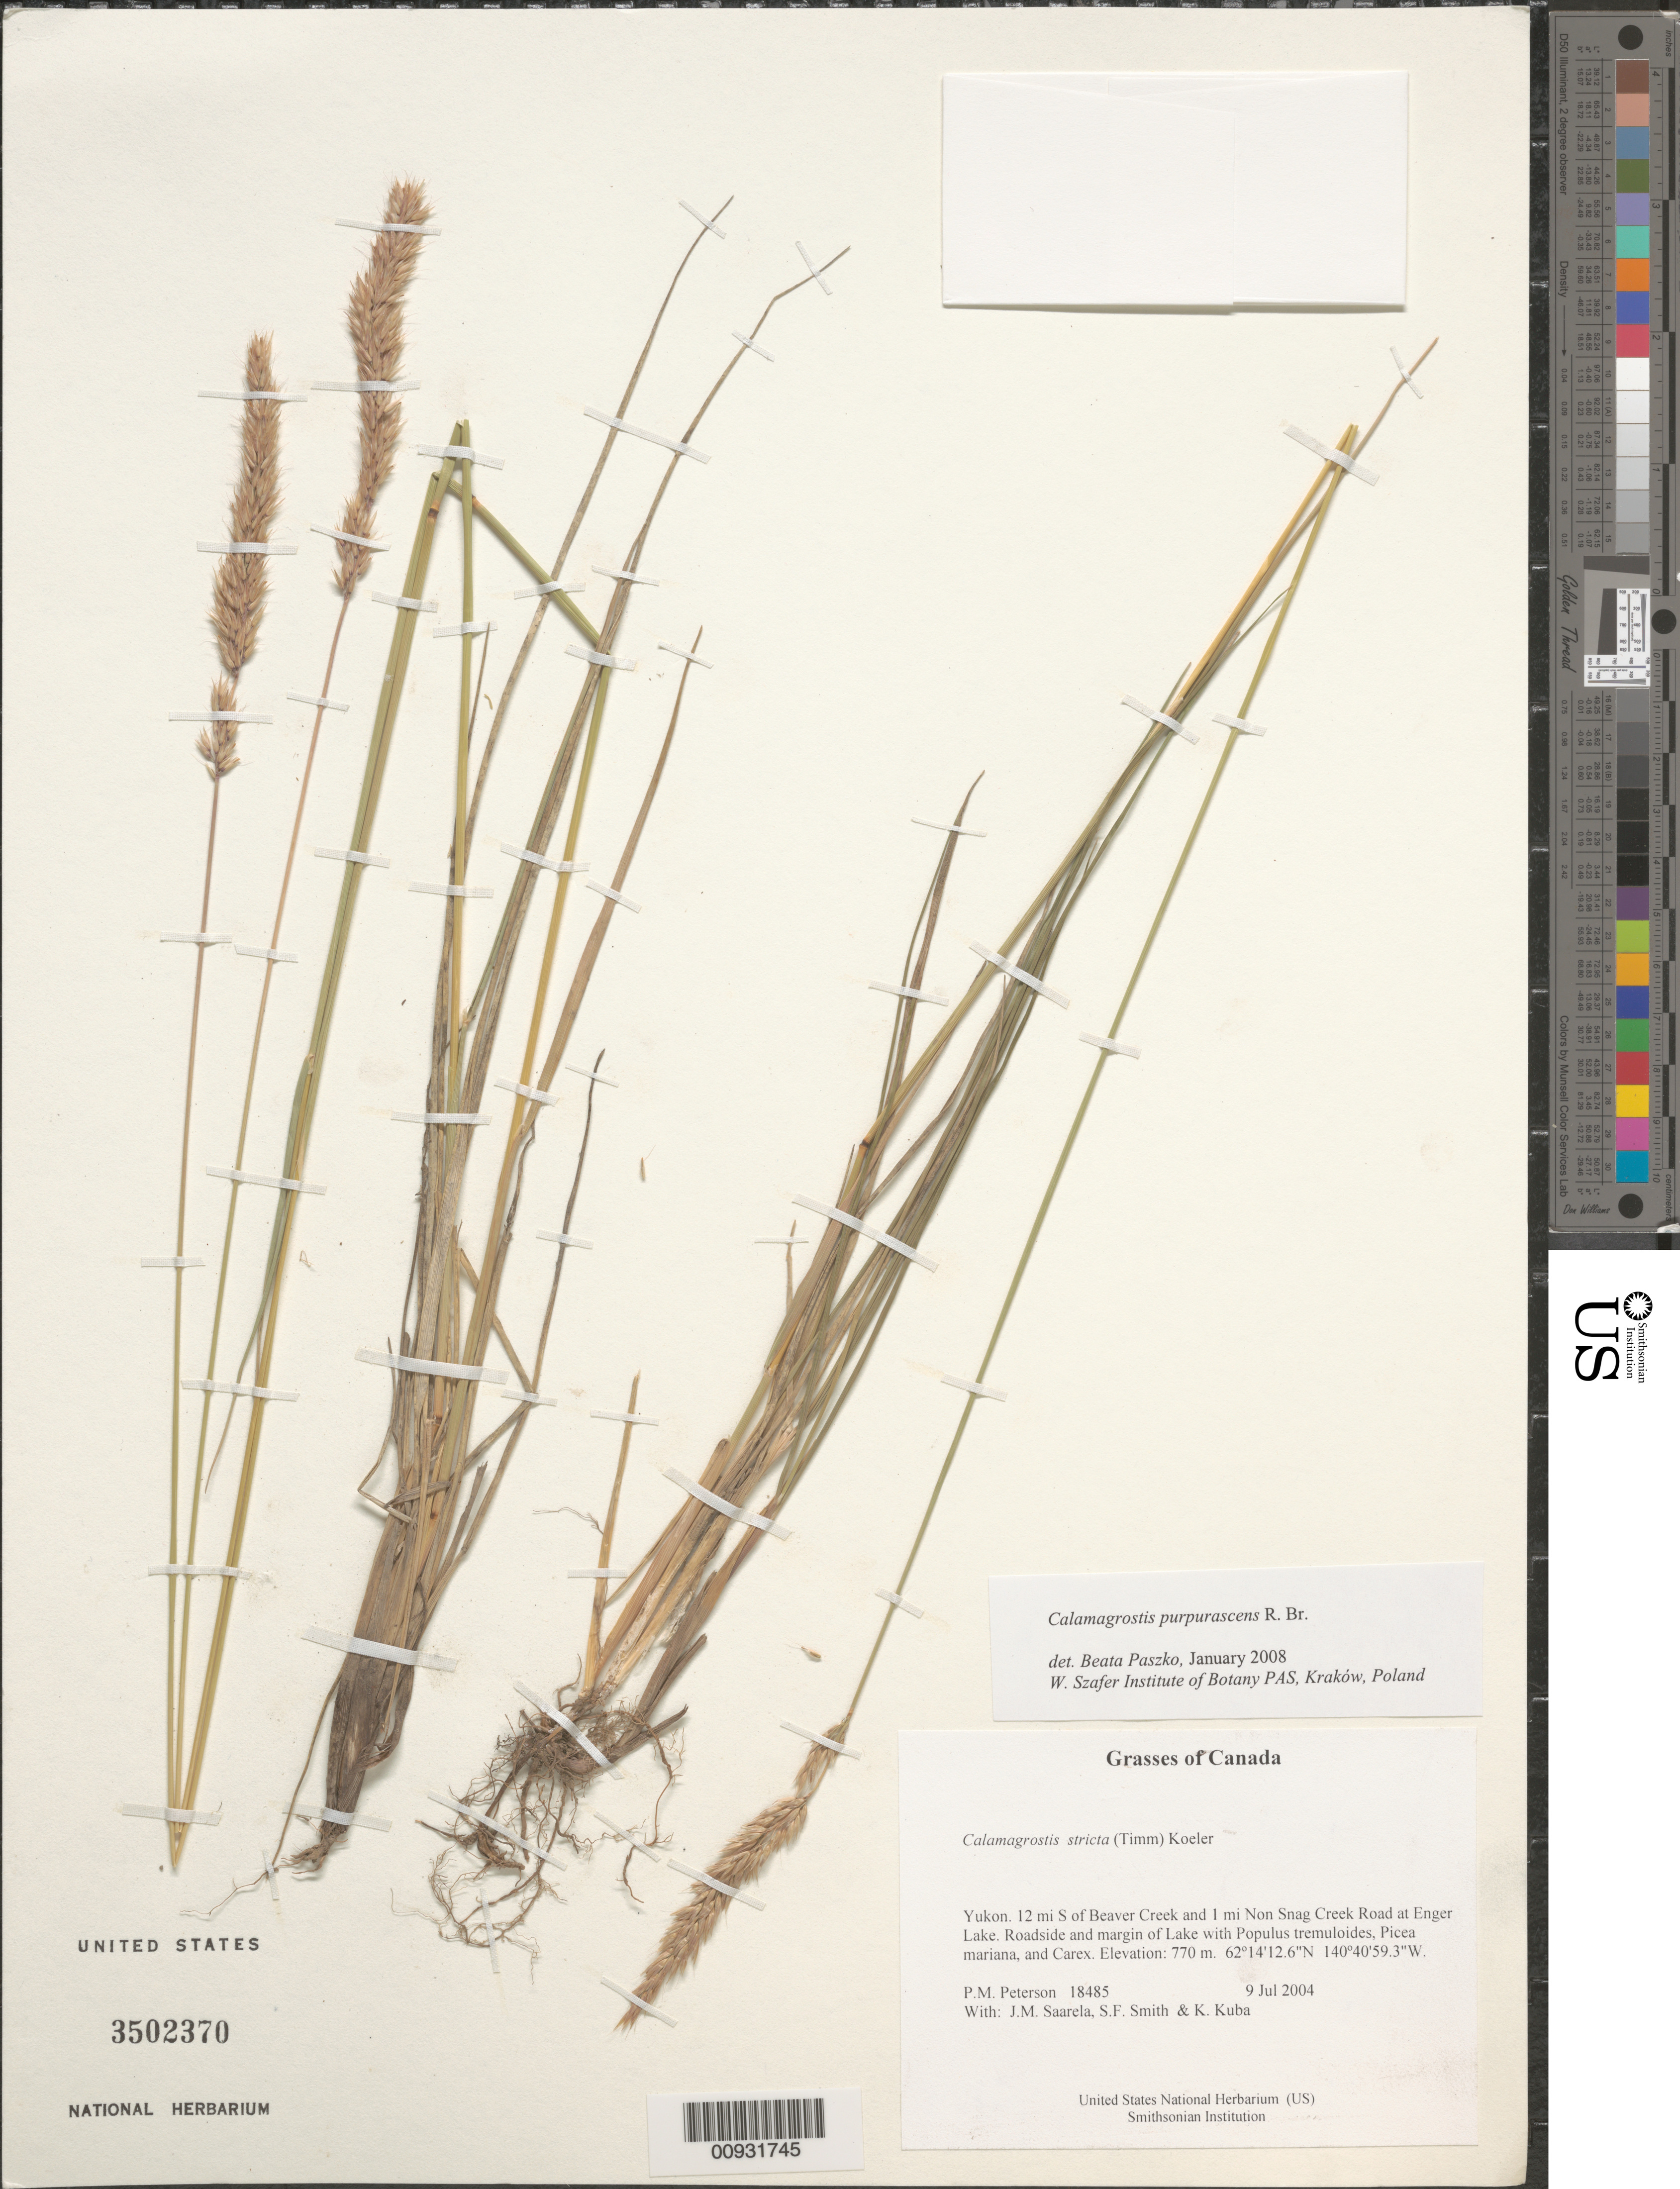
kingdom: Plantae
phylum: Tracheophyta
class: Liliopsida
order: Poales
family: Poaceae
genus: Calamagrostis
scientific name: Calamagrostis purpurascens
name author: R. Br.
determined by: Paszko, B.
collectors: P. M. Peterson, J. Saarela, S.F. Smith & K. Kuba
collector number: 18485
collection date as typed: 09 Jul 2004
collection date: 2004-07-09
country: Canada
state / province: Yukon Territory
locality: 12 mi S of Beaver Creek and 1 mi Non Snag Creek Road at Enger Lake. Roadside and margin of Lake with Populus tremuloides, Picea mariana, and Carex.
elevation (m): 770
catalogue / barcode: US 3502370